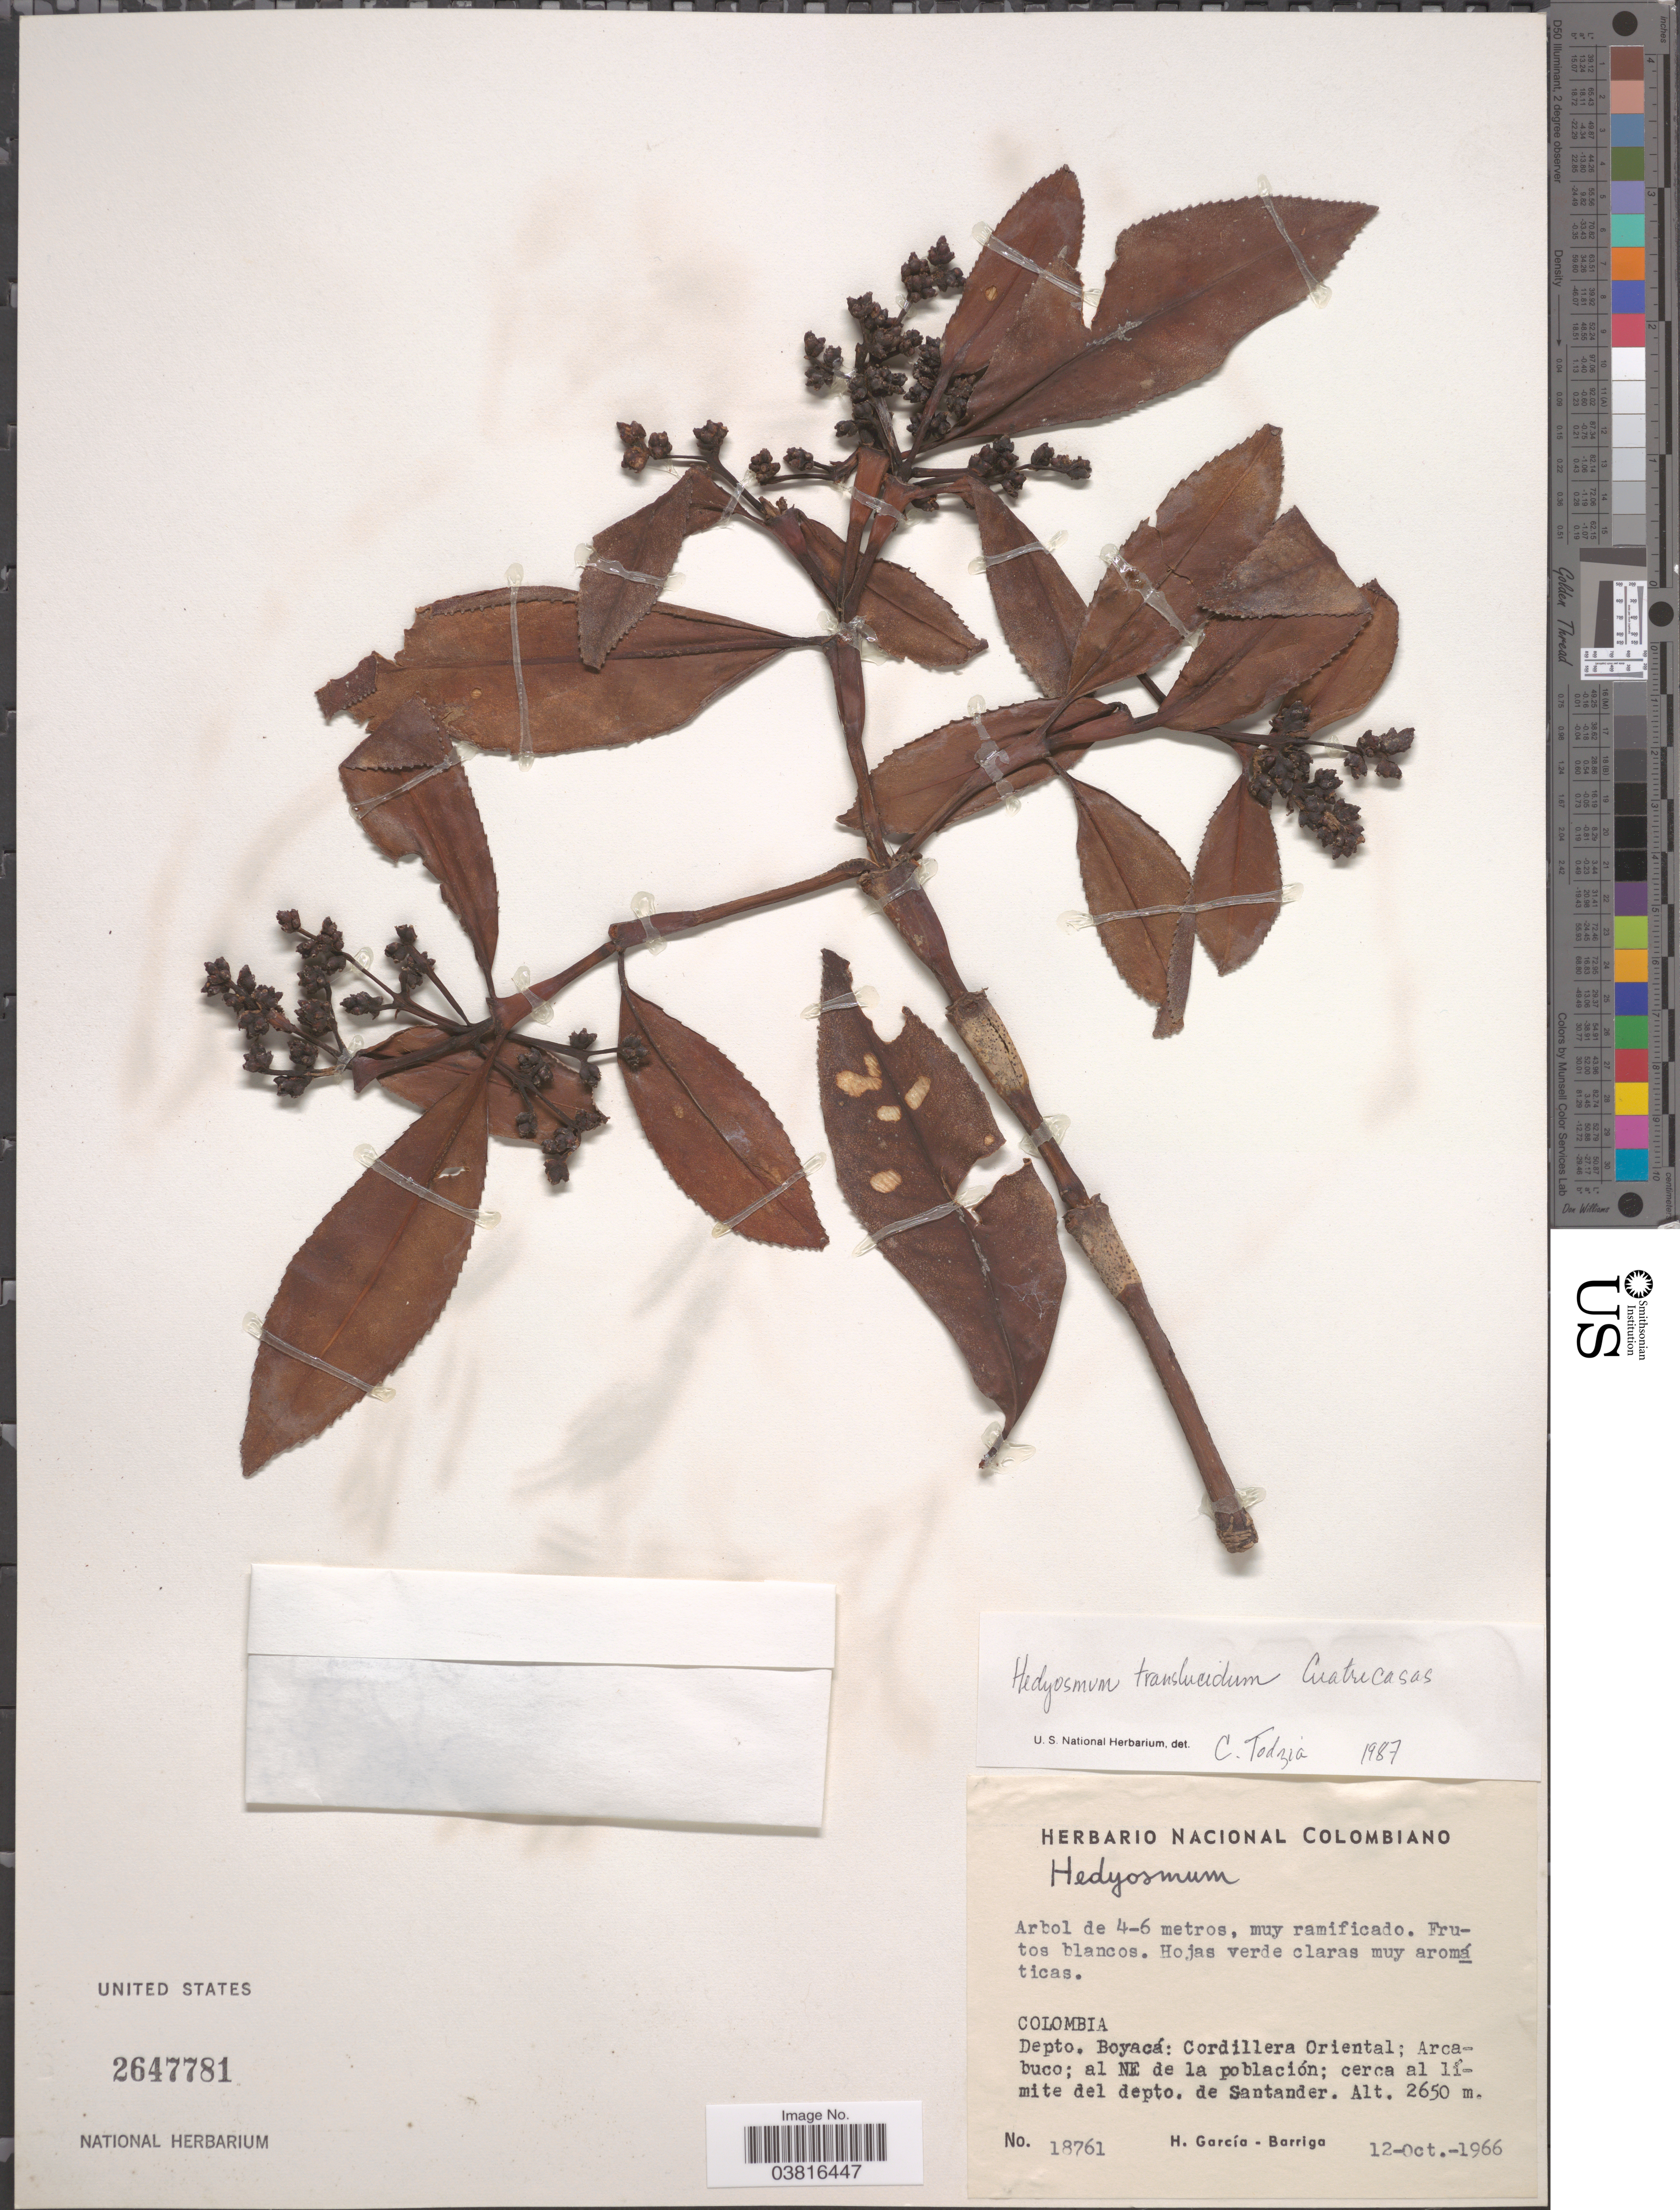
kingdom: Plantae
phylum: Tracheophyta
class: Magnoliopsida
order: Chloranthales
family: Chloranthaceae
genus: Hedyosmum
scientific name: Hedyosmum translucidum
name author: Cuatrec.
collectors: H. García Barriga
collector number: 18761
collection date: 1966-10-12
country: Colombia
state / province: Boyacá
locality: Depto. Boyacá: Cordillera Oriental; Arcabuco; al NE de la población; cerca al límite del depto. de Santander.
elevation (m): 2650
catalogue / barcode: US 2647781